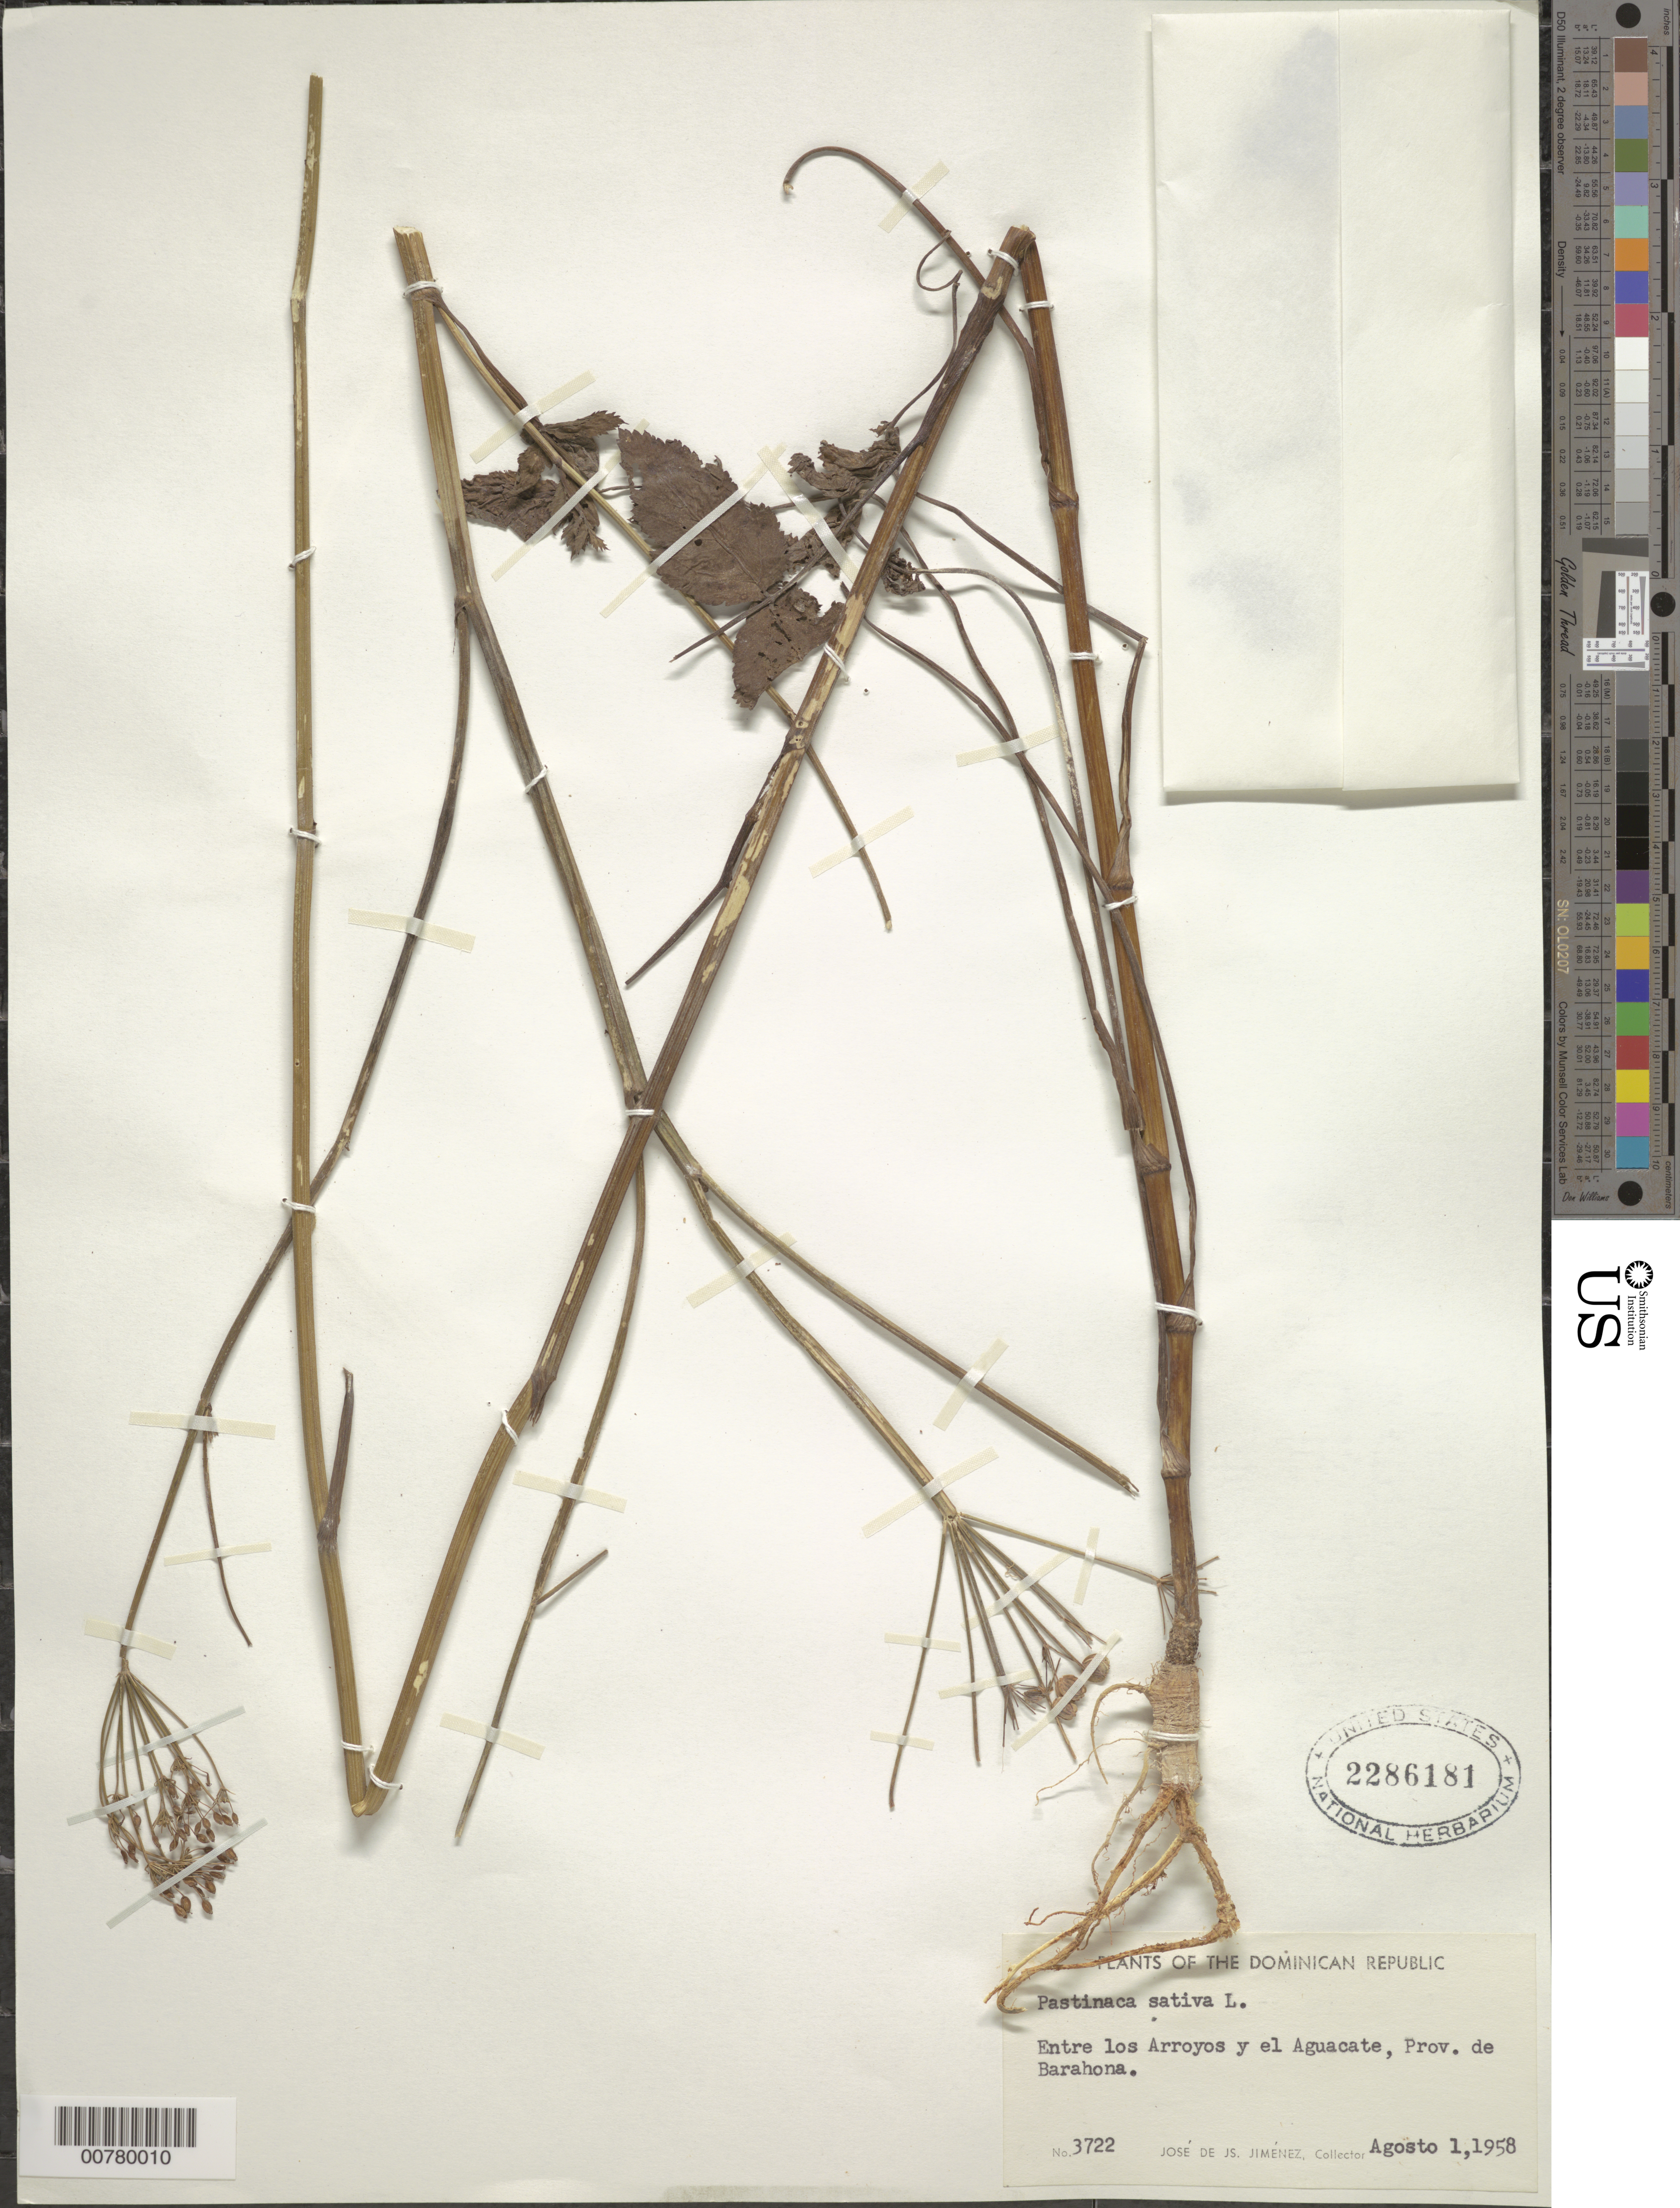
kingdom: Plantae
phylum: Tracheophyta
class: Magnoliopsida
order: Apiales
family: Apiaceae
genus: Pastinaca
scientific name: Pastinaca sativa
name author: L.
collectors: J. J. Jiménez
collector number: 3722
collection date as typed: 01 Aug 1958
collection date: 1958-08-01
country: Dominican Republic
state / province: Barahona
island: Hispaniola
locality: Between Los Arroyos and El Aguacate.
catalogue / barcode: US 2286181